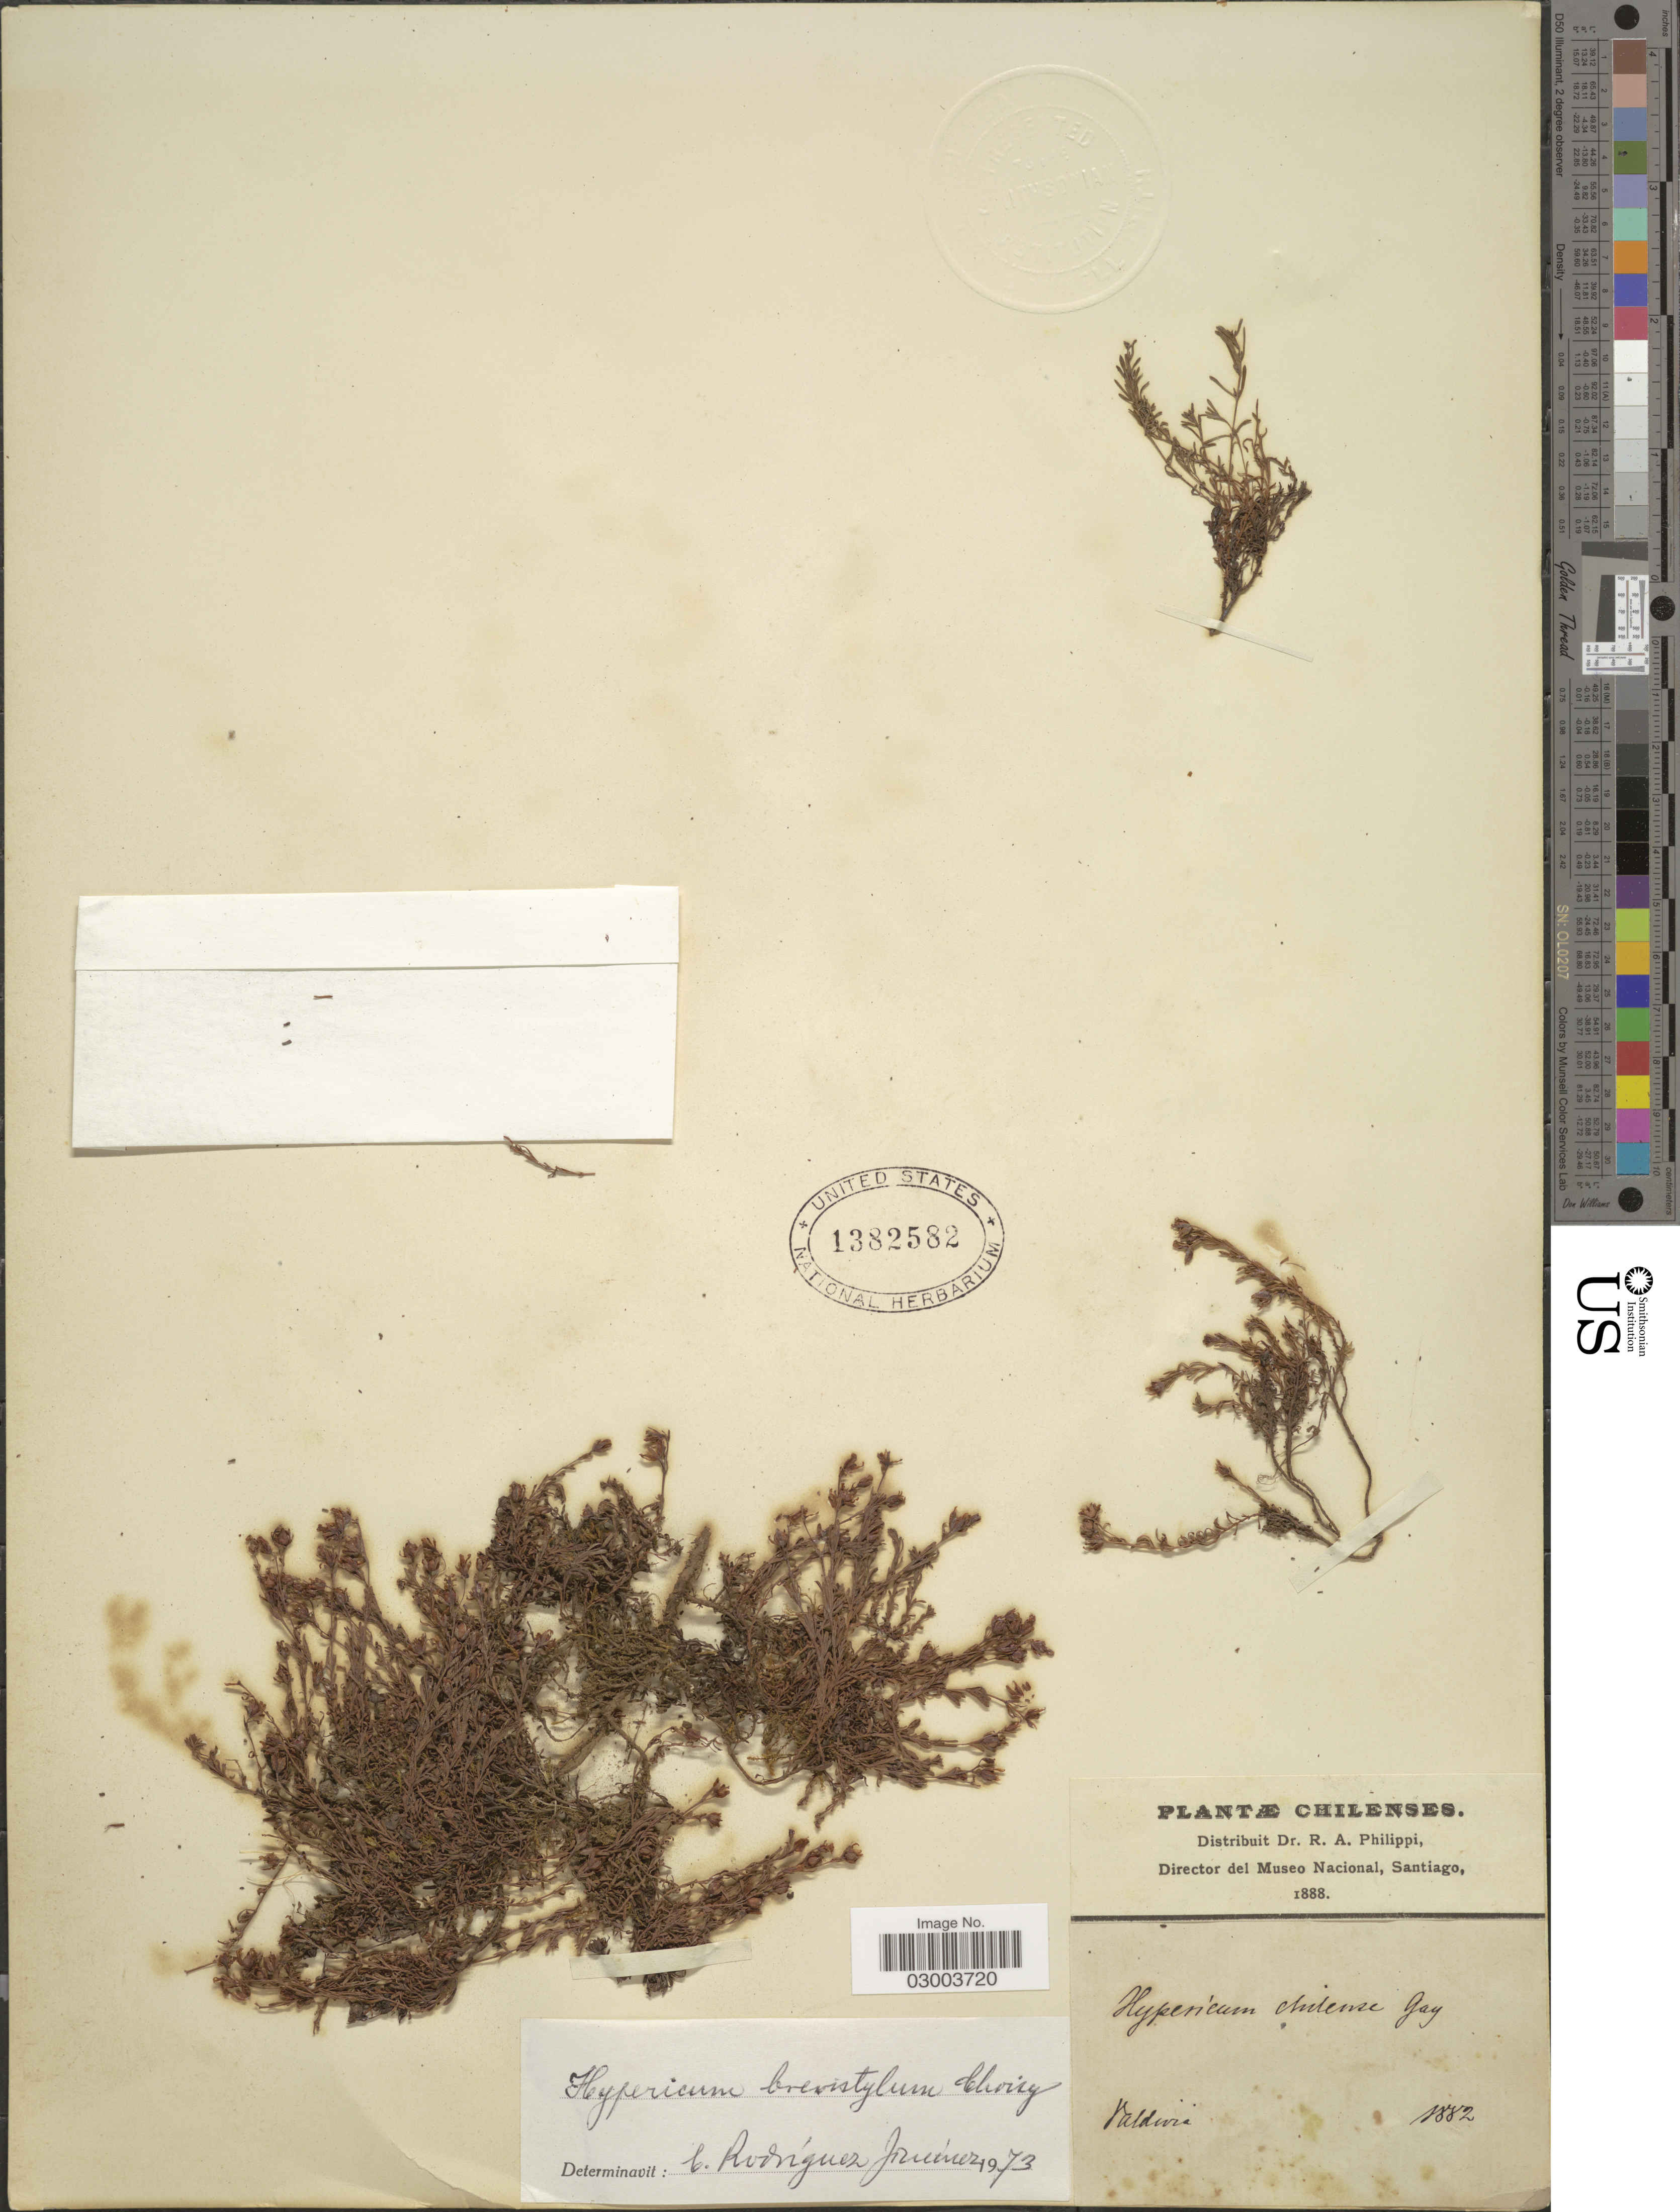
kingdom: Plantae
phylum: Tracheophyta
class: Magnoliopsida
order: Malpighiales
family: Hypericaceae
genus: Hypericum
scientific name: Hypericum caespitosum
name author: Cham. & Schltdl.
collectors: R. A. Philippi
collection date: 1882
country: Chile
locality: Valdivia.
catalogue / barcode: US 1382582